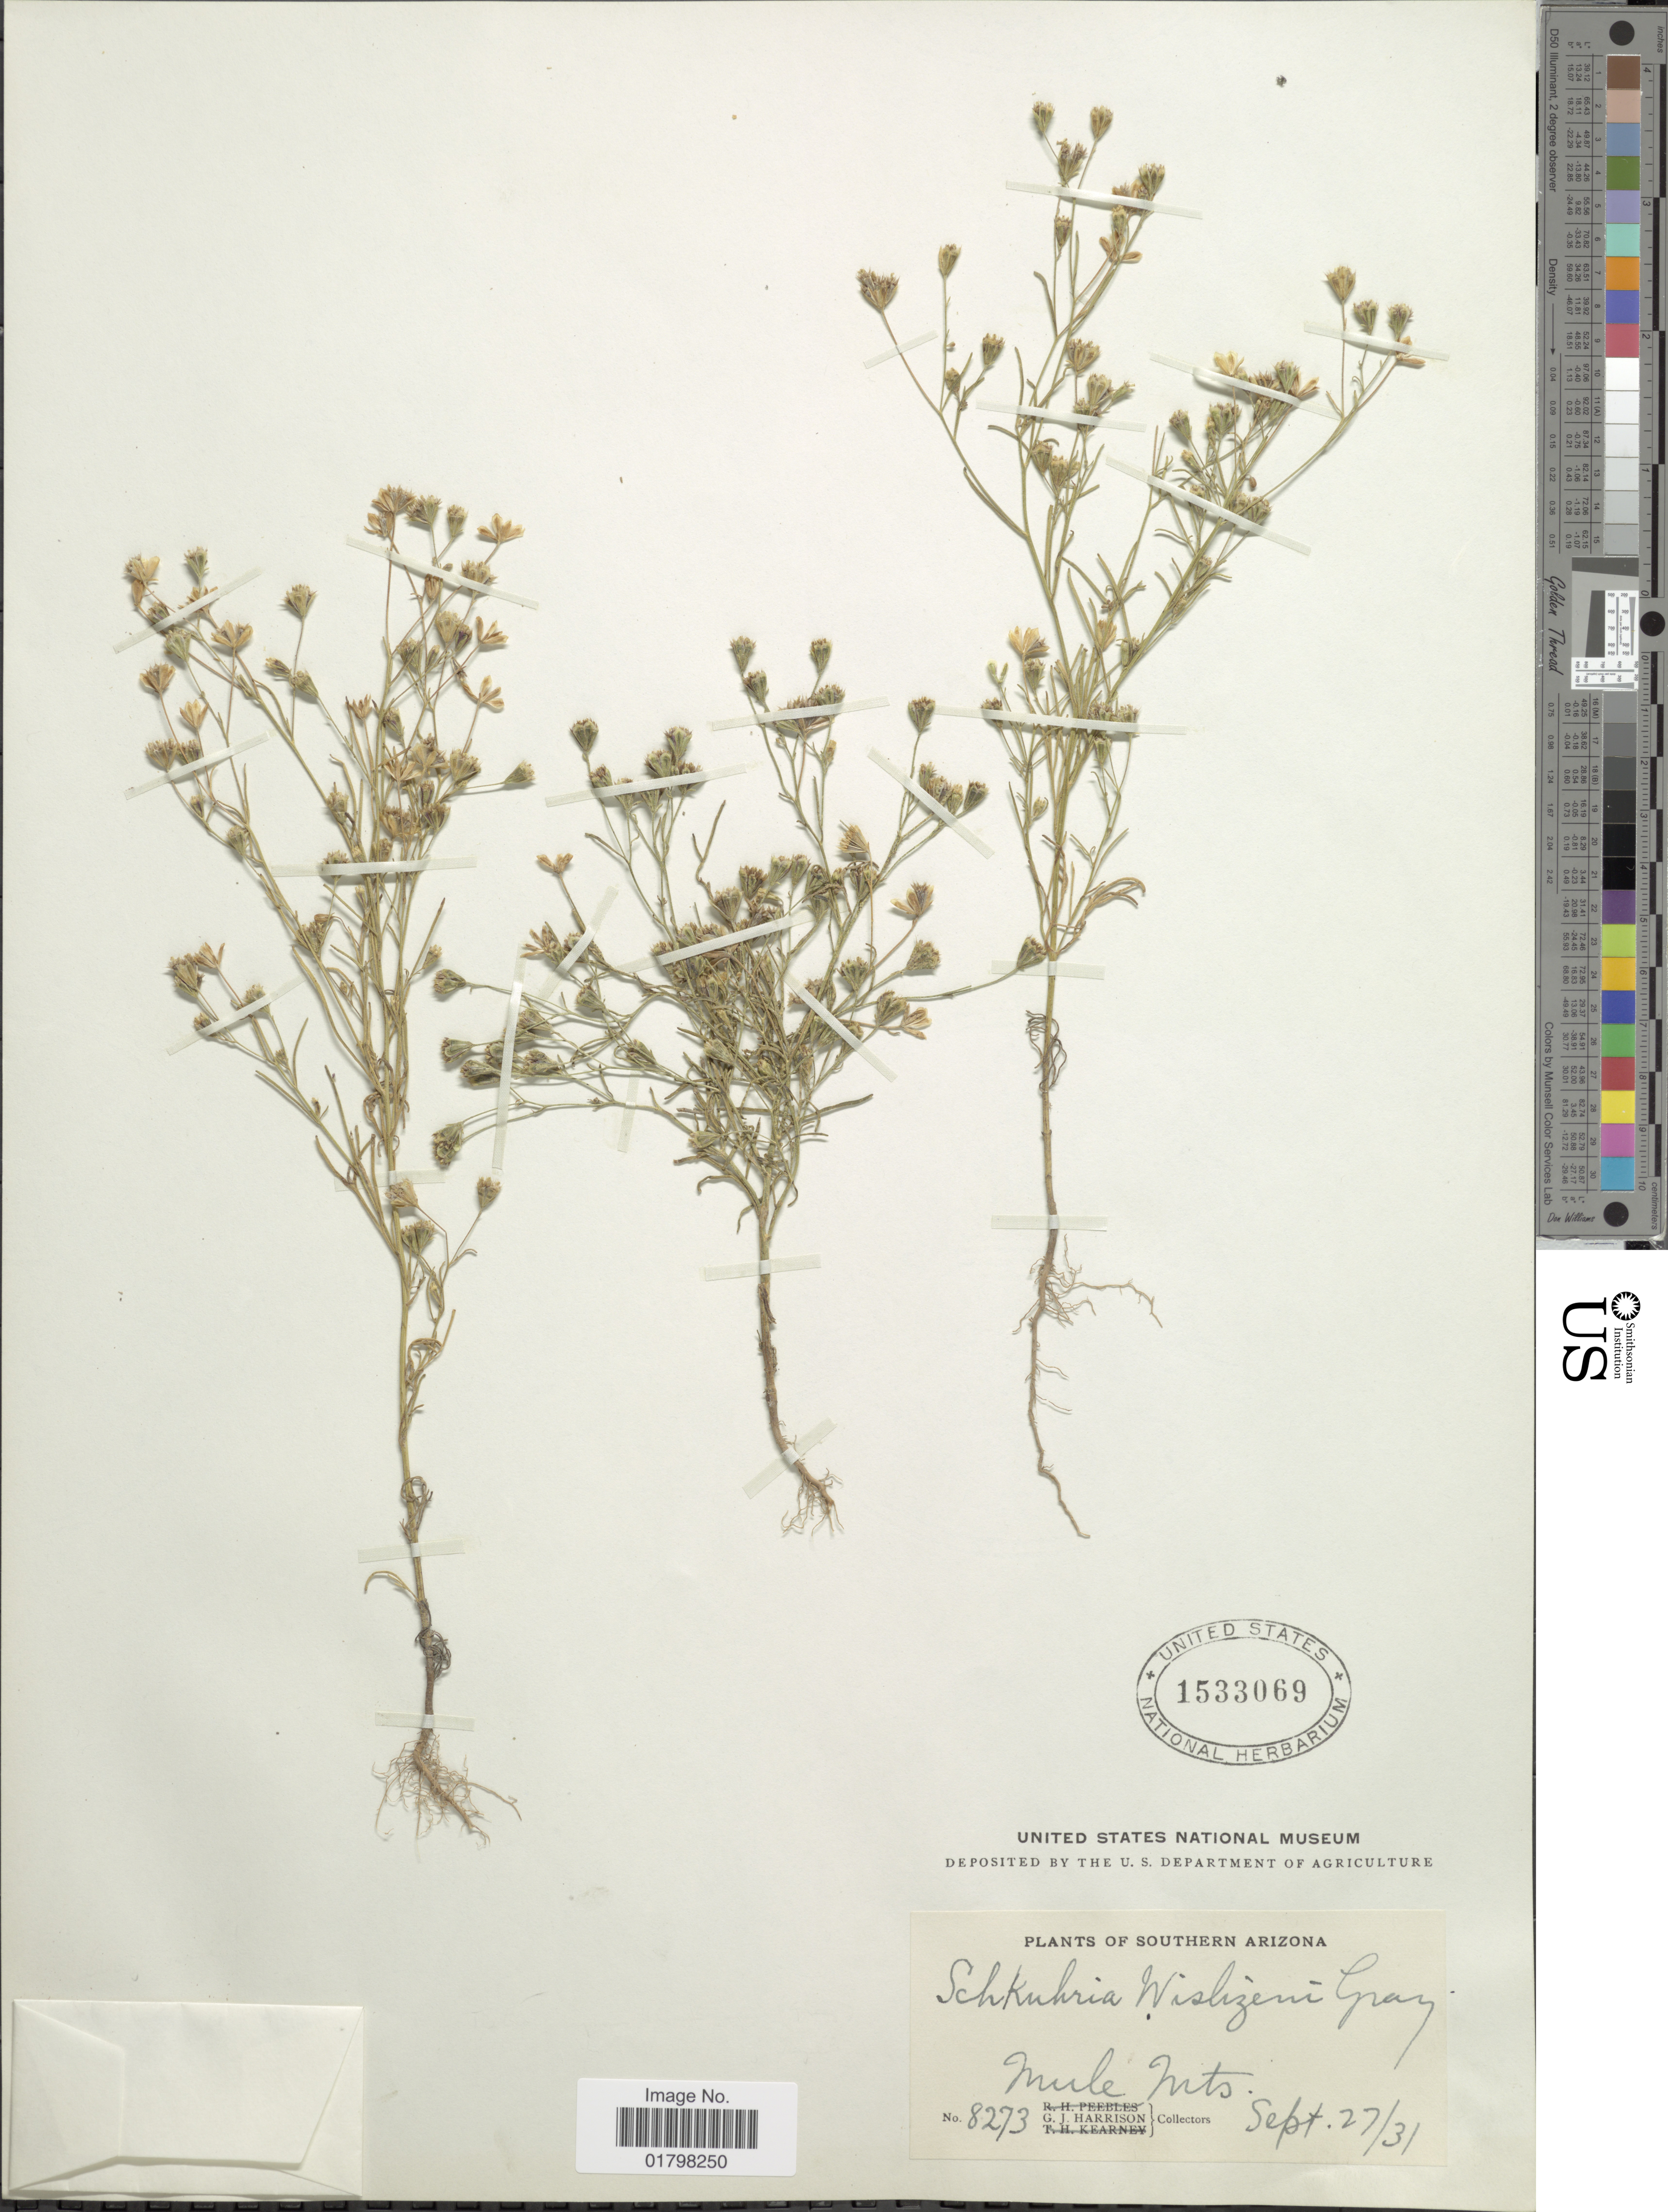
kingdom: Plantae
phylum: Tracheophyta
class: Magnoliopsida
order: Asterales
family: Asteraceae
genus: Schkuhria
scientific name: Schkuhria wislizeni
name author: A. Gray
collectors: G. J. Harrison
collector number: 8273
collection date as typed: Transcribed d/m/y: 22/9/31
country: United States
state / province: Arizona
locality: Southern Arizona, Mule Mts.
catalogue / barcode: US 1533069